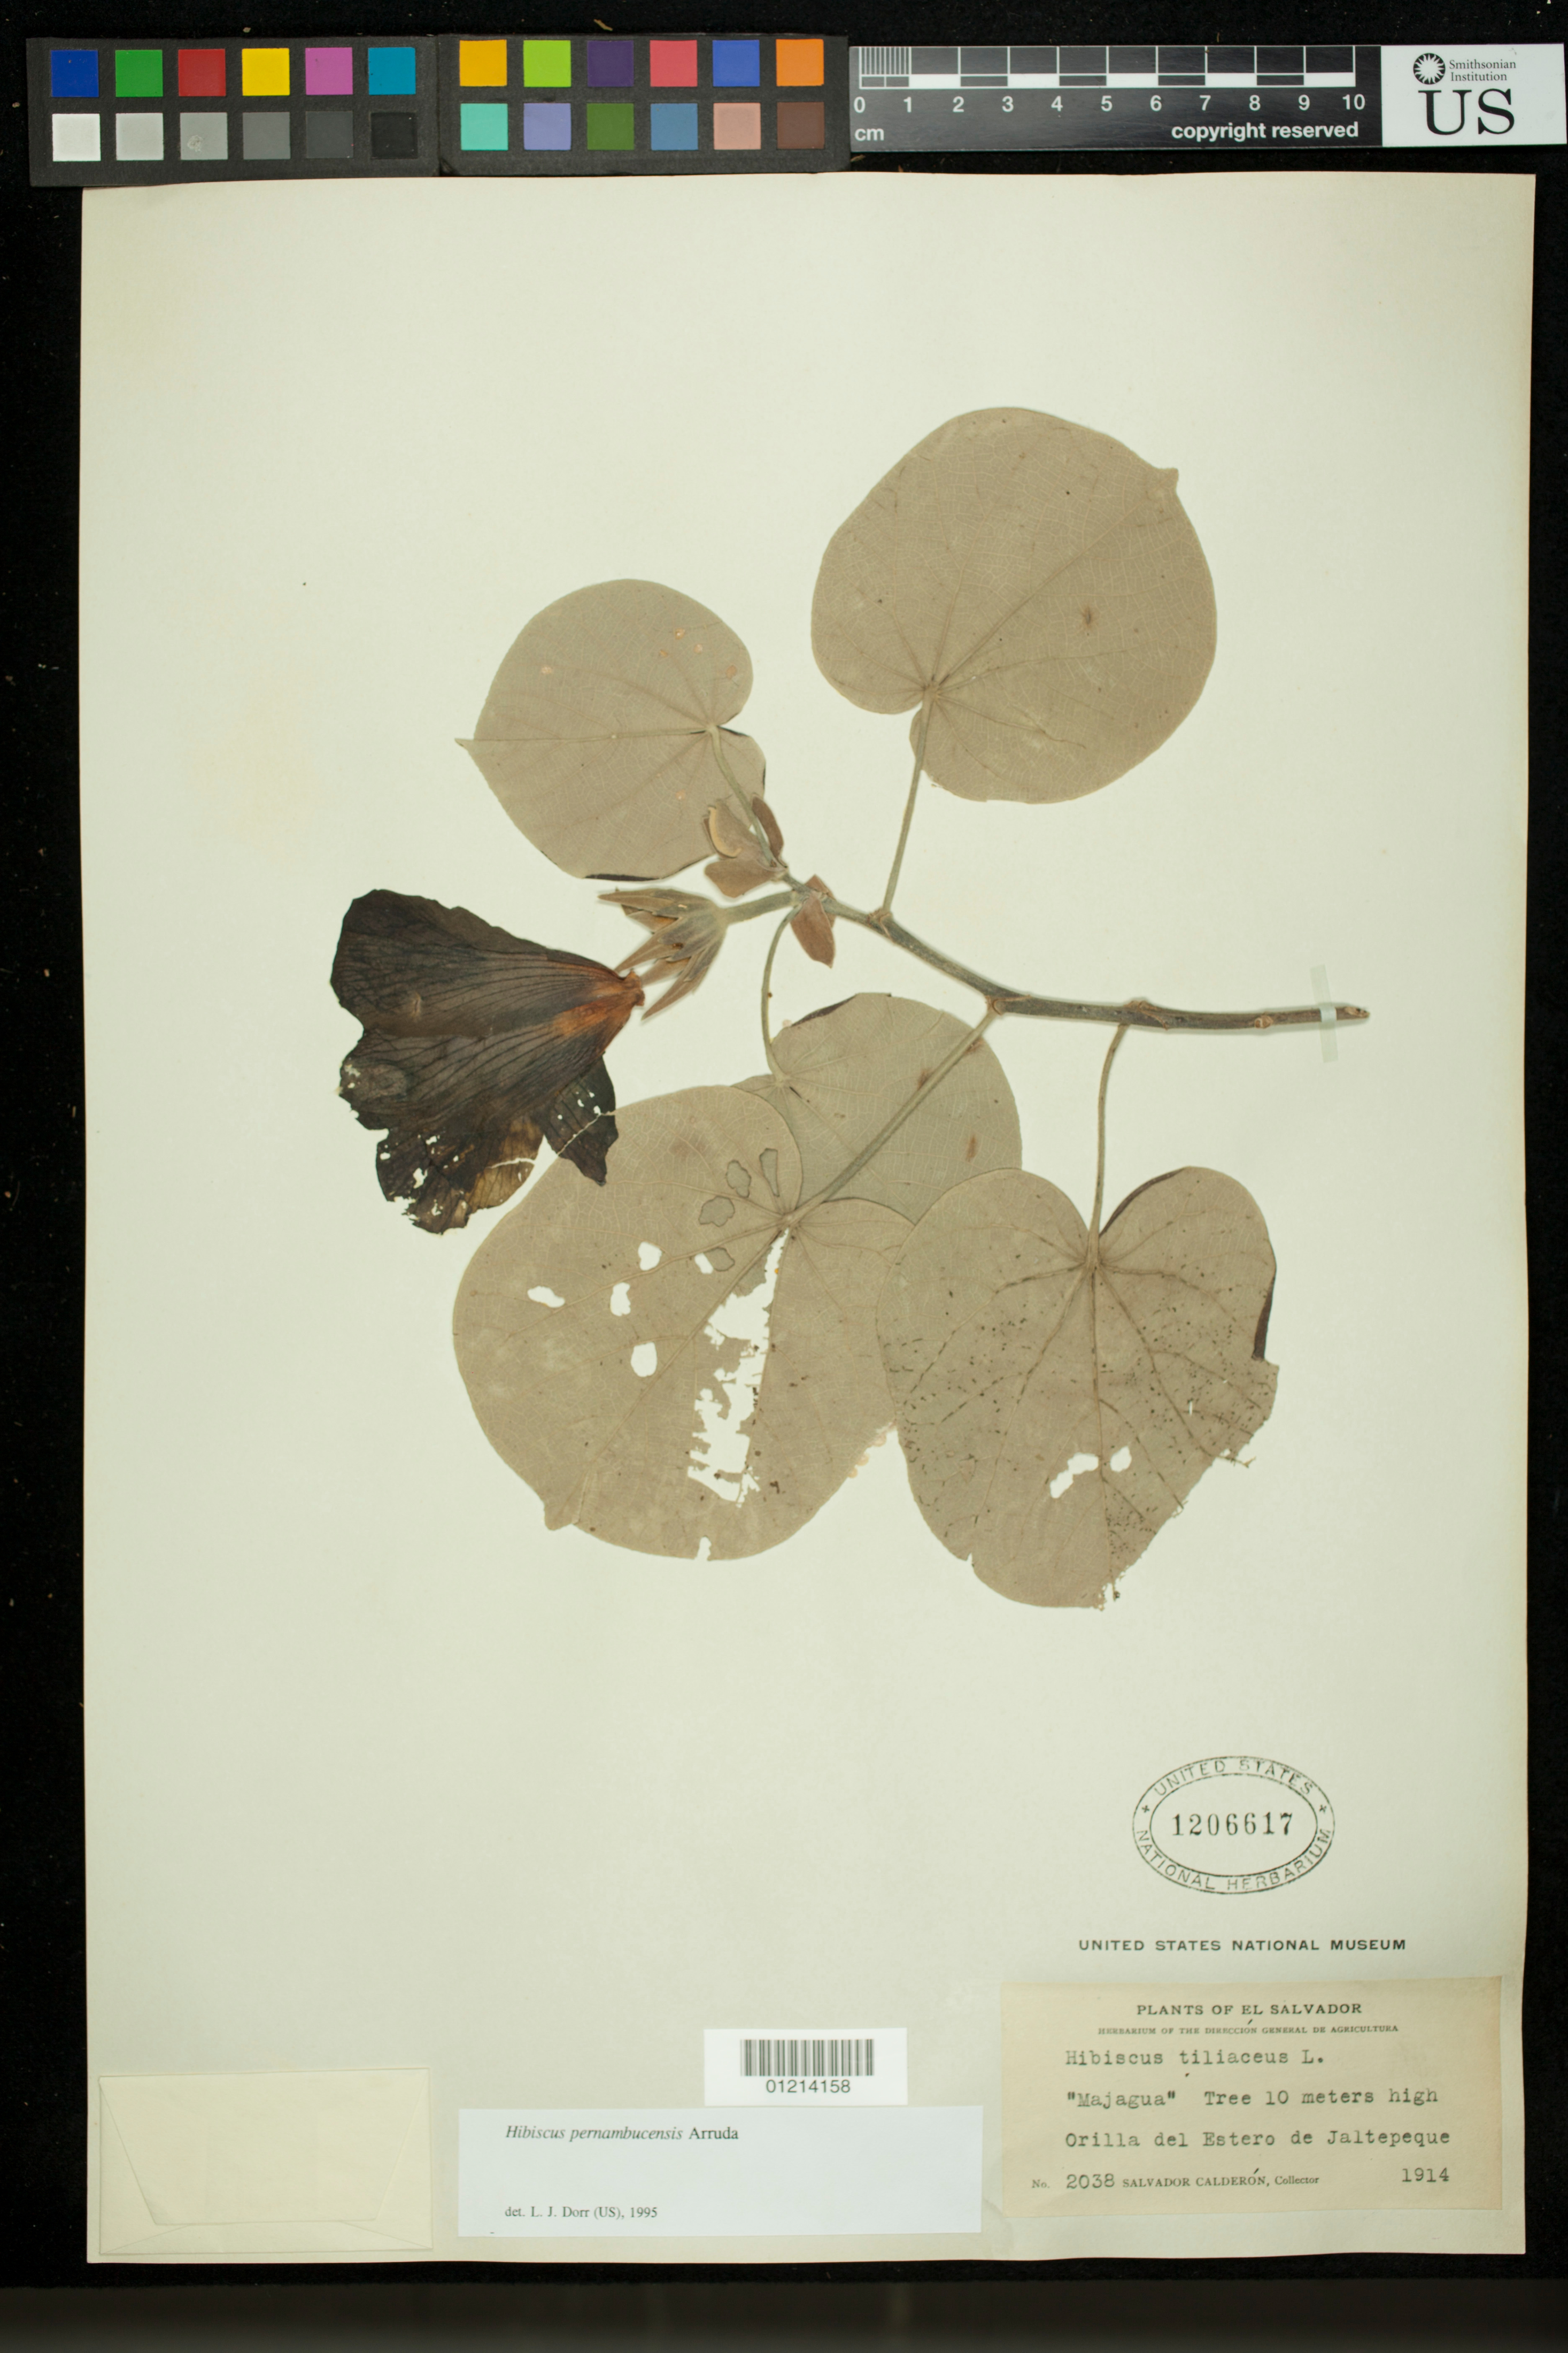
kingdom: Plantae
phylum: Tracheophyta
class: Magnoliopsida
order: Malvales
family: Malvaceae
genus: Talipariti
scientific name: Talipariti tiliaceum var. pernambucense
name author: (Arruda) Fryxell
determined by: Dorr, Laurence J., Curator (BOT), Smithsonian Institution - National Museum of Natural History (UNITED STATES)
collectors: S. Calderón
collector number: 2038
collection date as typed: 1914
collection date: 1914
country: El Salvador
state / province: La Paz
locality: Orilla del Estero de Jaltepeque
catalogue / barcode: US 1206617